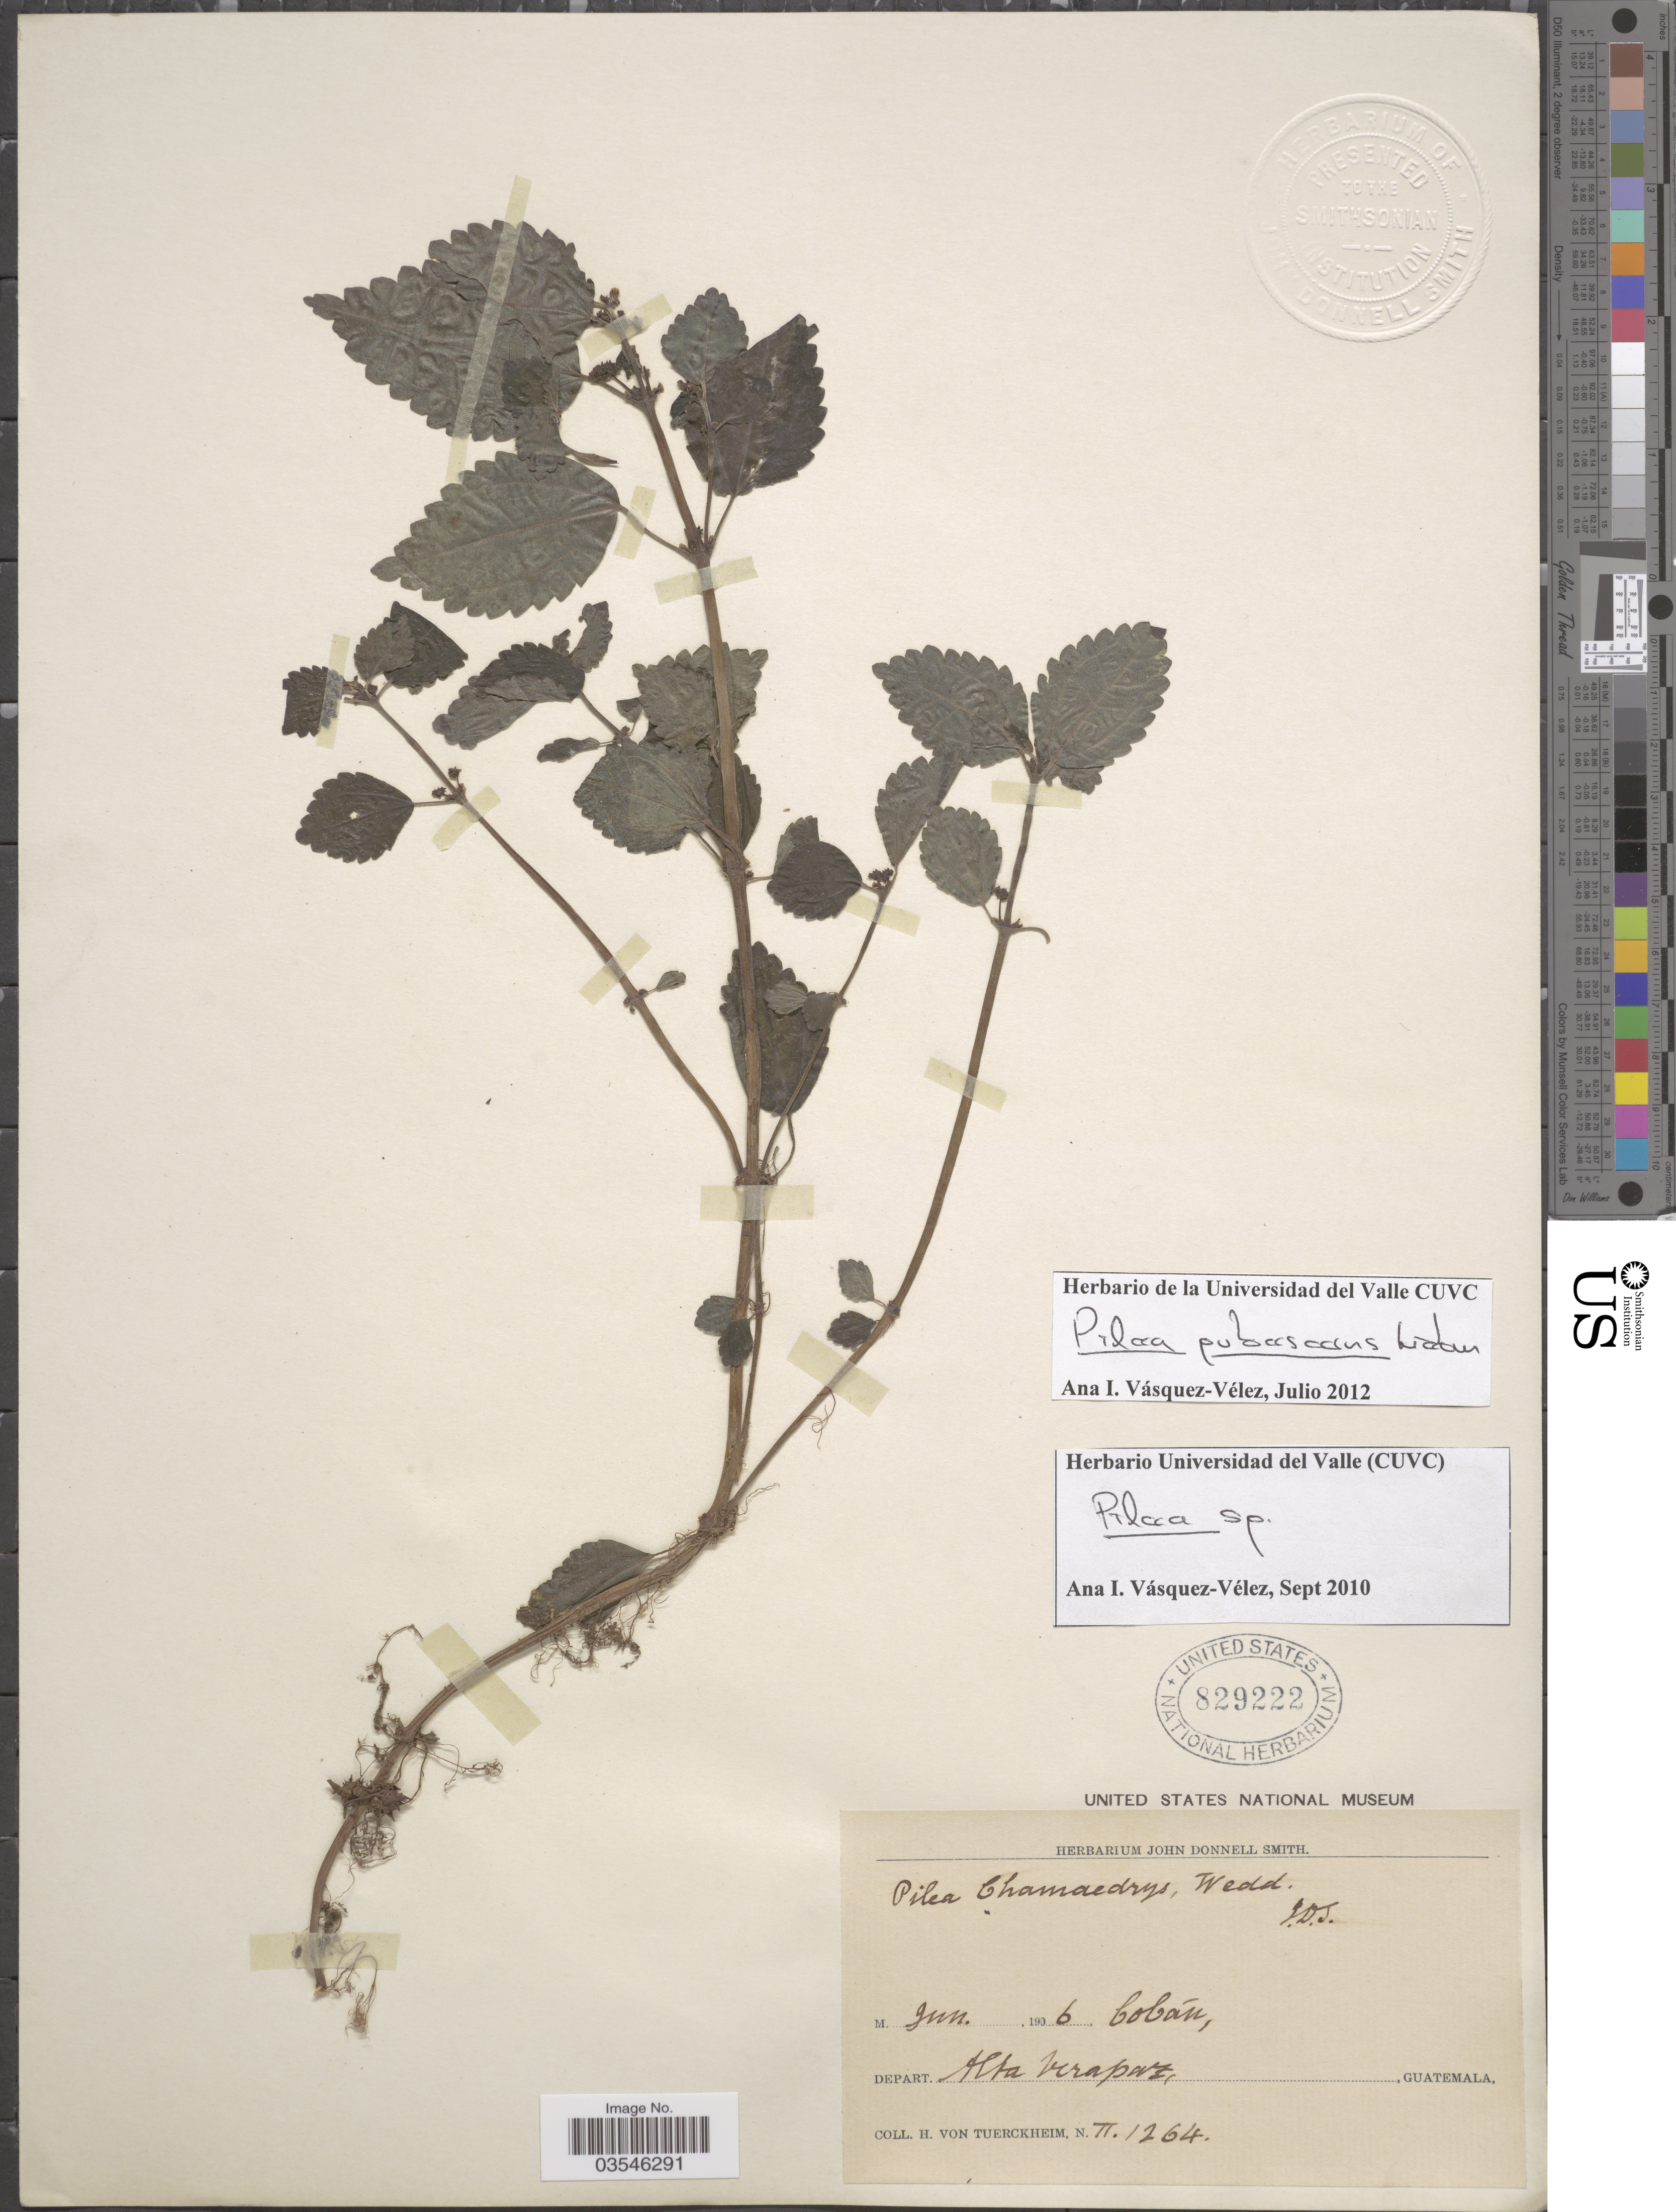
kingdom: Plantae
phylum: Tracheophyta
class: Magnoliopsida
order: Rosales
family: Urticaceae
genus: Pilea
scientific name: Pilea pubescens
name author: Liebm.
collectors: H. von Türckheim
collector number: II1264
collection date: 1906-06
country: Guatemala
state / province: Alta Verapaz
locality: Cobán, Depart. Alta Verapaz.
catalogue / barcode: US 829222